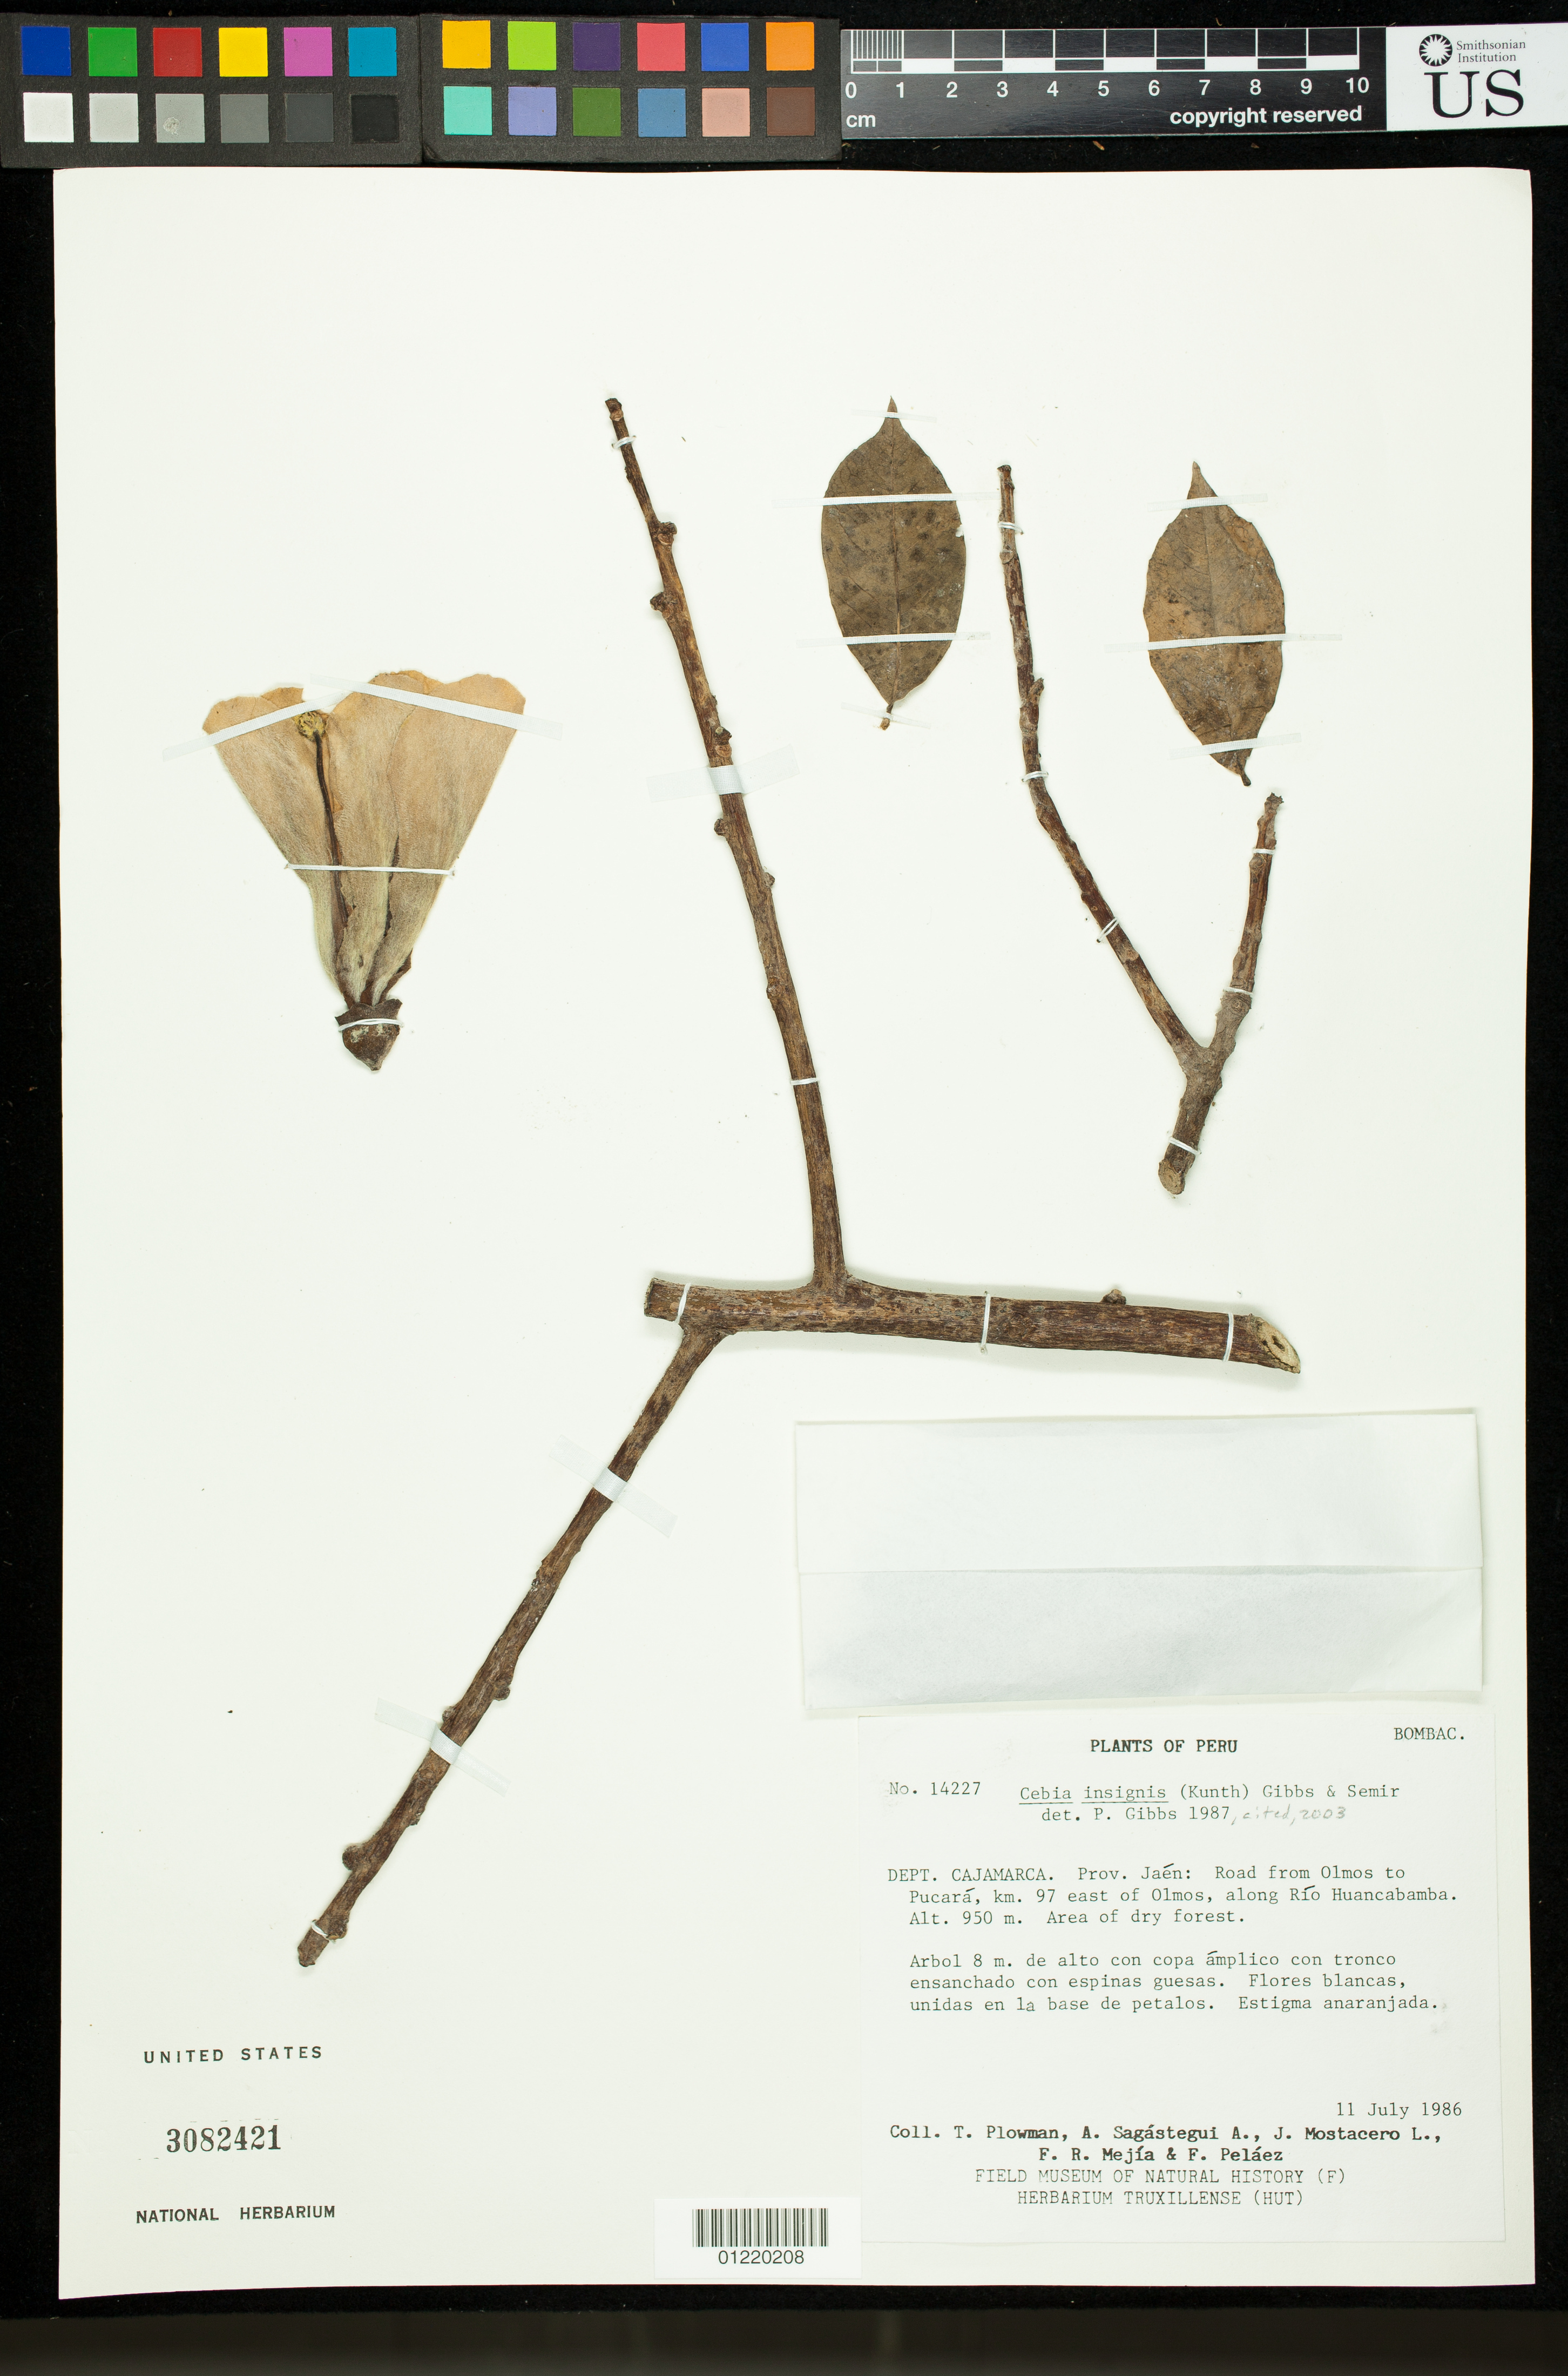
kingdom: Plantae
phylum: Tracheophyta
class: Magnoliopsida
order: Malvales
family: Malvaceae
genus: Ceiba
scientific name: Ceiba insignis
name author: (Kunth) P.E. Gibbs & Semir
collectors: T. Plowman, A. Sagástegui A., J. Mostacero & F. R. Mejia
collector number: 14227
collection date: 1986-07-11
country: Peru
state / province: Cajamarca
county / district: Jaén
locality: Road from Olmos to Pucara, km 97 east of Olmos, along Rio Huancabamba.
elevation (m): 950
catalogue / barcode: US 3082421